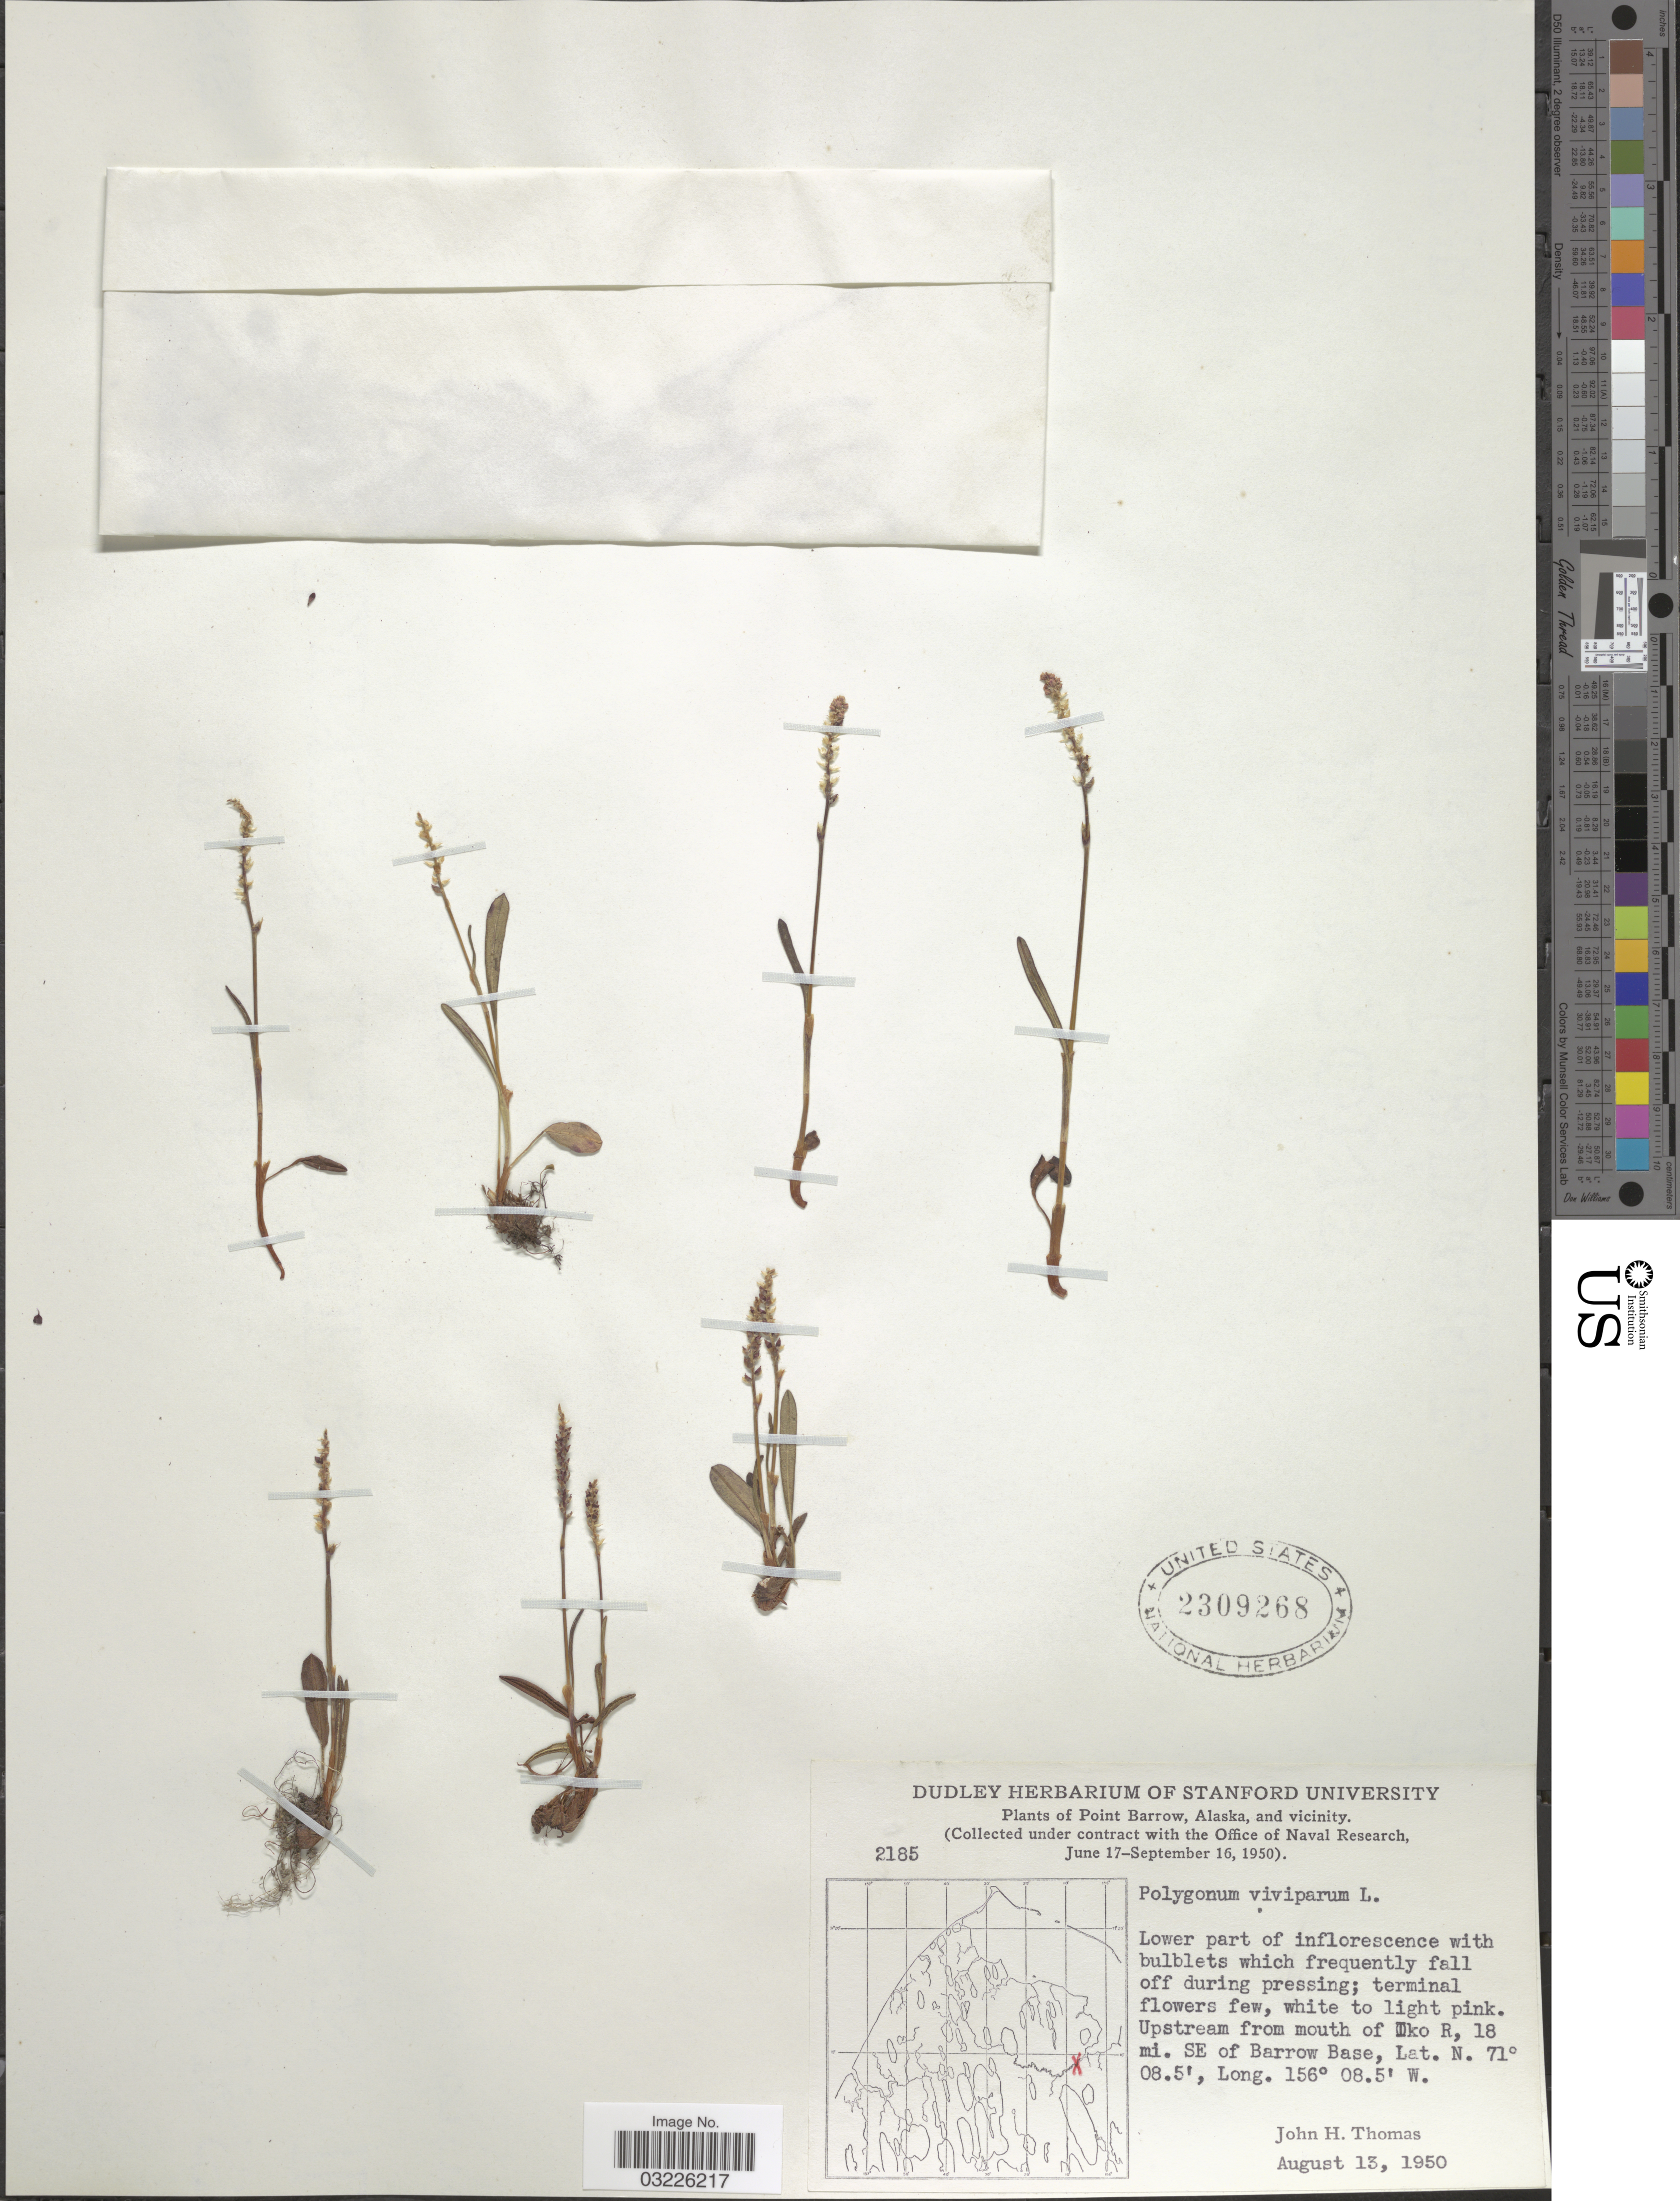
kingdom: Plantae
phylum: Tracheophyta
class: Magnoliopsida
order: Caryophyllales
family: Polygonaceae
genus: Bistorta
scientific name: Bistorta vivipara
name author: (L.) Delarbre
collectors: J. H. Thomas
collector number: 2185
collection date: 1950-08-13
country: United States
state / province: Alaska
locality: Point Barrow, Alaska, and vicinity. Upstream from mouth of Iko R, 18 mi. SE of Barrow Base.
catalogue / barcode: US 2309268